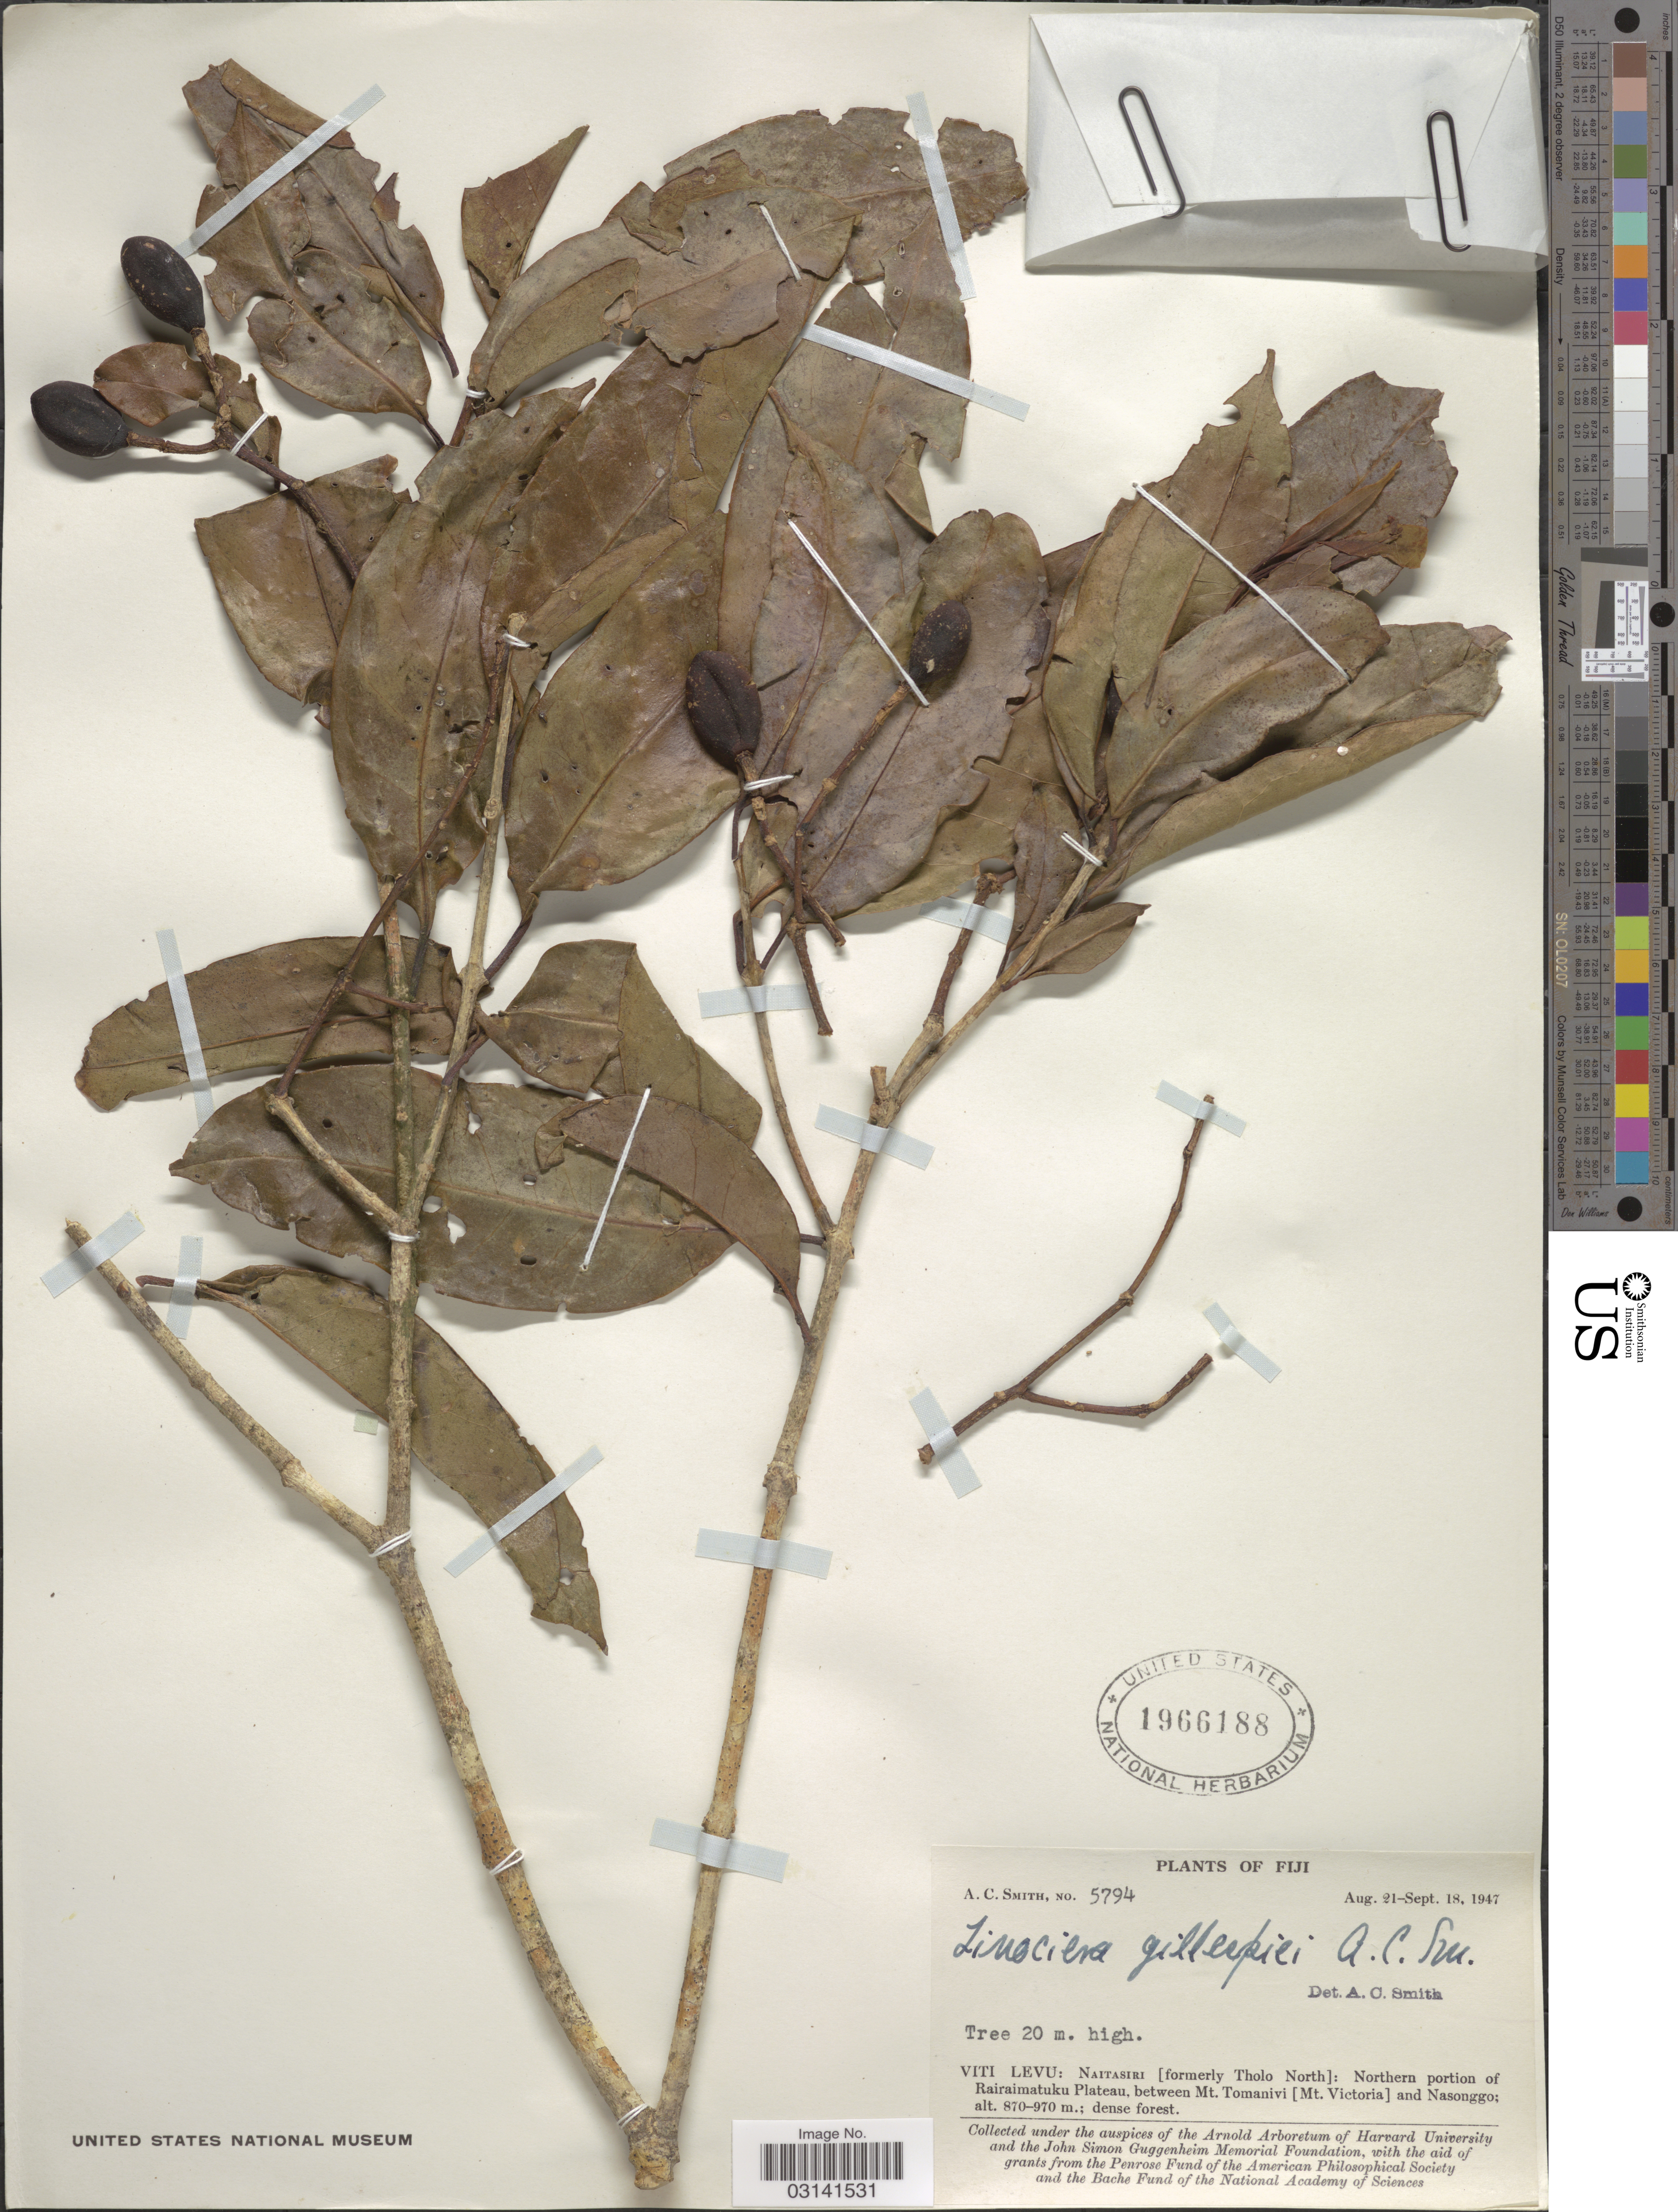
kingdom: Plantae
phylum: Tracheophyta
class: Magnoliopsida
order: Lamiales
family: Oleaceae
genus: Chionanthus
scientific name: Chionanthus vitiensis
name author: (Seem.) A.C. Sm.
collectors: A. C. Smith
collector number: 5794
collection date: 1947-08-21/1947-09-18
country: Fiji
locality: Viti Levu: Naitasiri (formerly Tholo North): Northern portion of Rairaimatuku Plateau, between Mt. Tomanivi (Mt. Victoria) and Nasonggo.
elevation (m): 870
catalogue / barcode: US 1966188